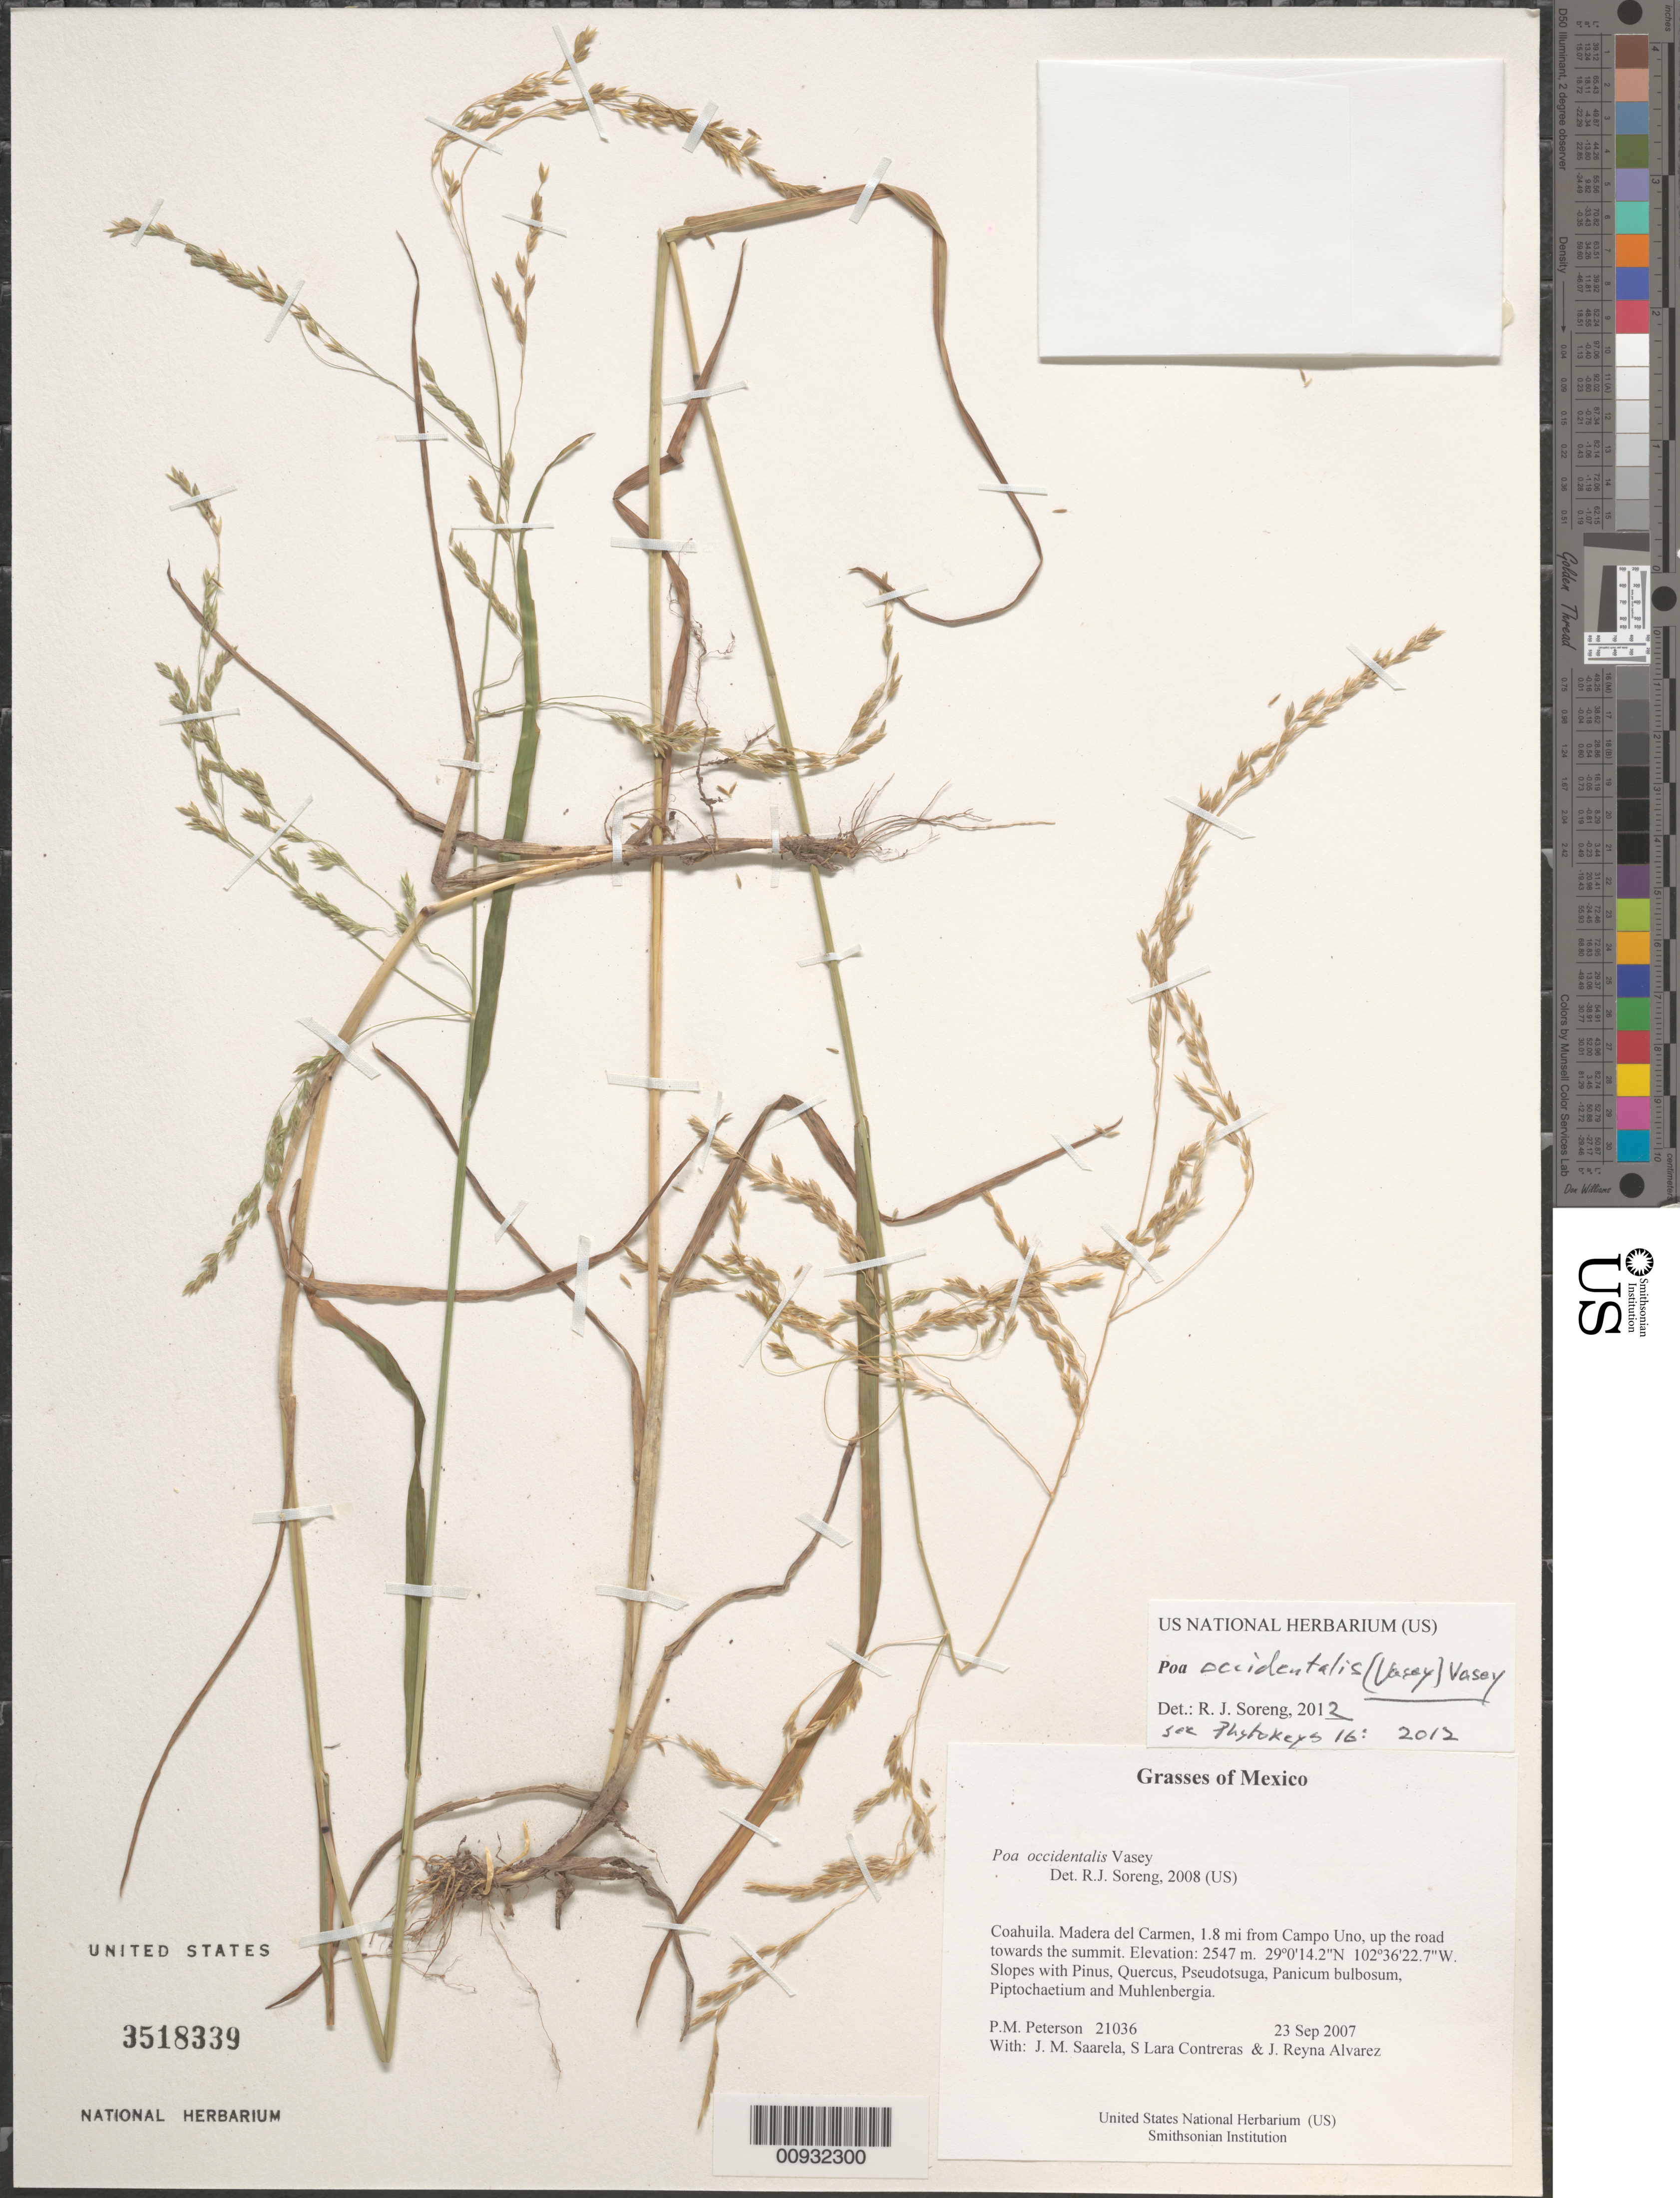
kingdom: Plantae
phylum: Tracheophyta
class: Liliopsida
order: Poales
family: Poaceae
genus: Poa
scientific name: Poa occidentalis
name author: (Vasey) Vasey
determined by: Soreng, Robert J., Research Associate (BOT), Smithsonian Institution - National Museum of Natural History (UNITED STATES)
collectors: P. M. Peterson, J. Saarela, S. Lara Contreras & J. Reyna Alvarez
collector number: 21036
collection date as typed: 23 Sep 2007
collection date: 2007-09-23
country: Mexico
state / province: Coahuila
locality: Madera del Carmen, 1.8 mi from Campo Uno, up the road towards the summit.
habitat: Slopes with Pinus, Quercus, Pseudotsuga, Panicum bulbosum, Piptochaetium and Muhlenbergia.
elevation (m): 2547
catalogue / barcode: US 3518339